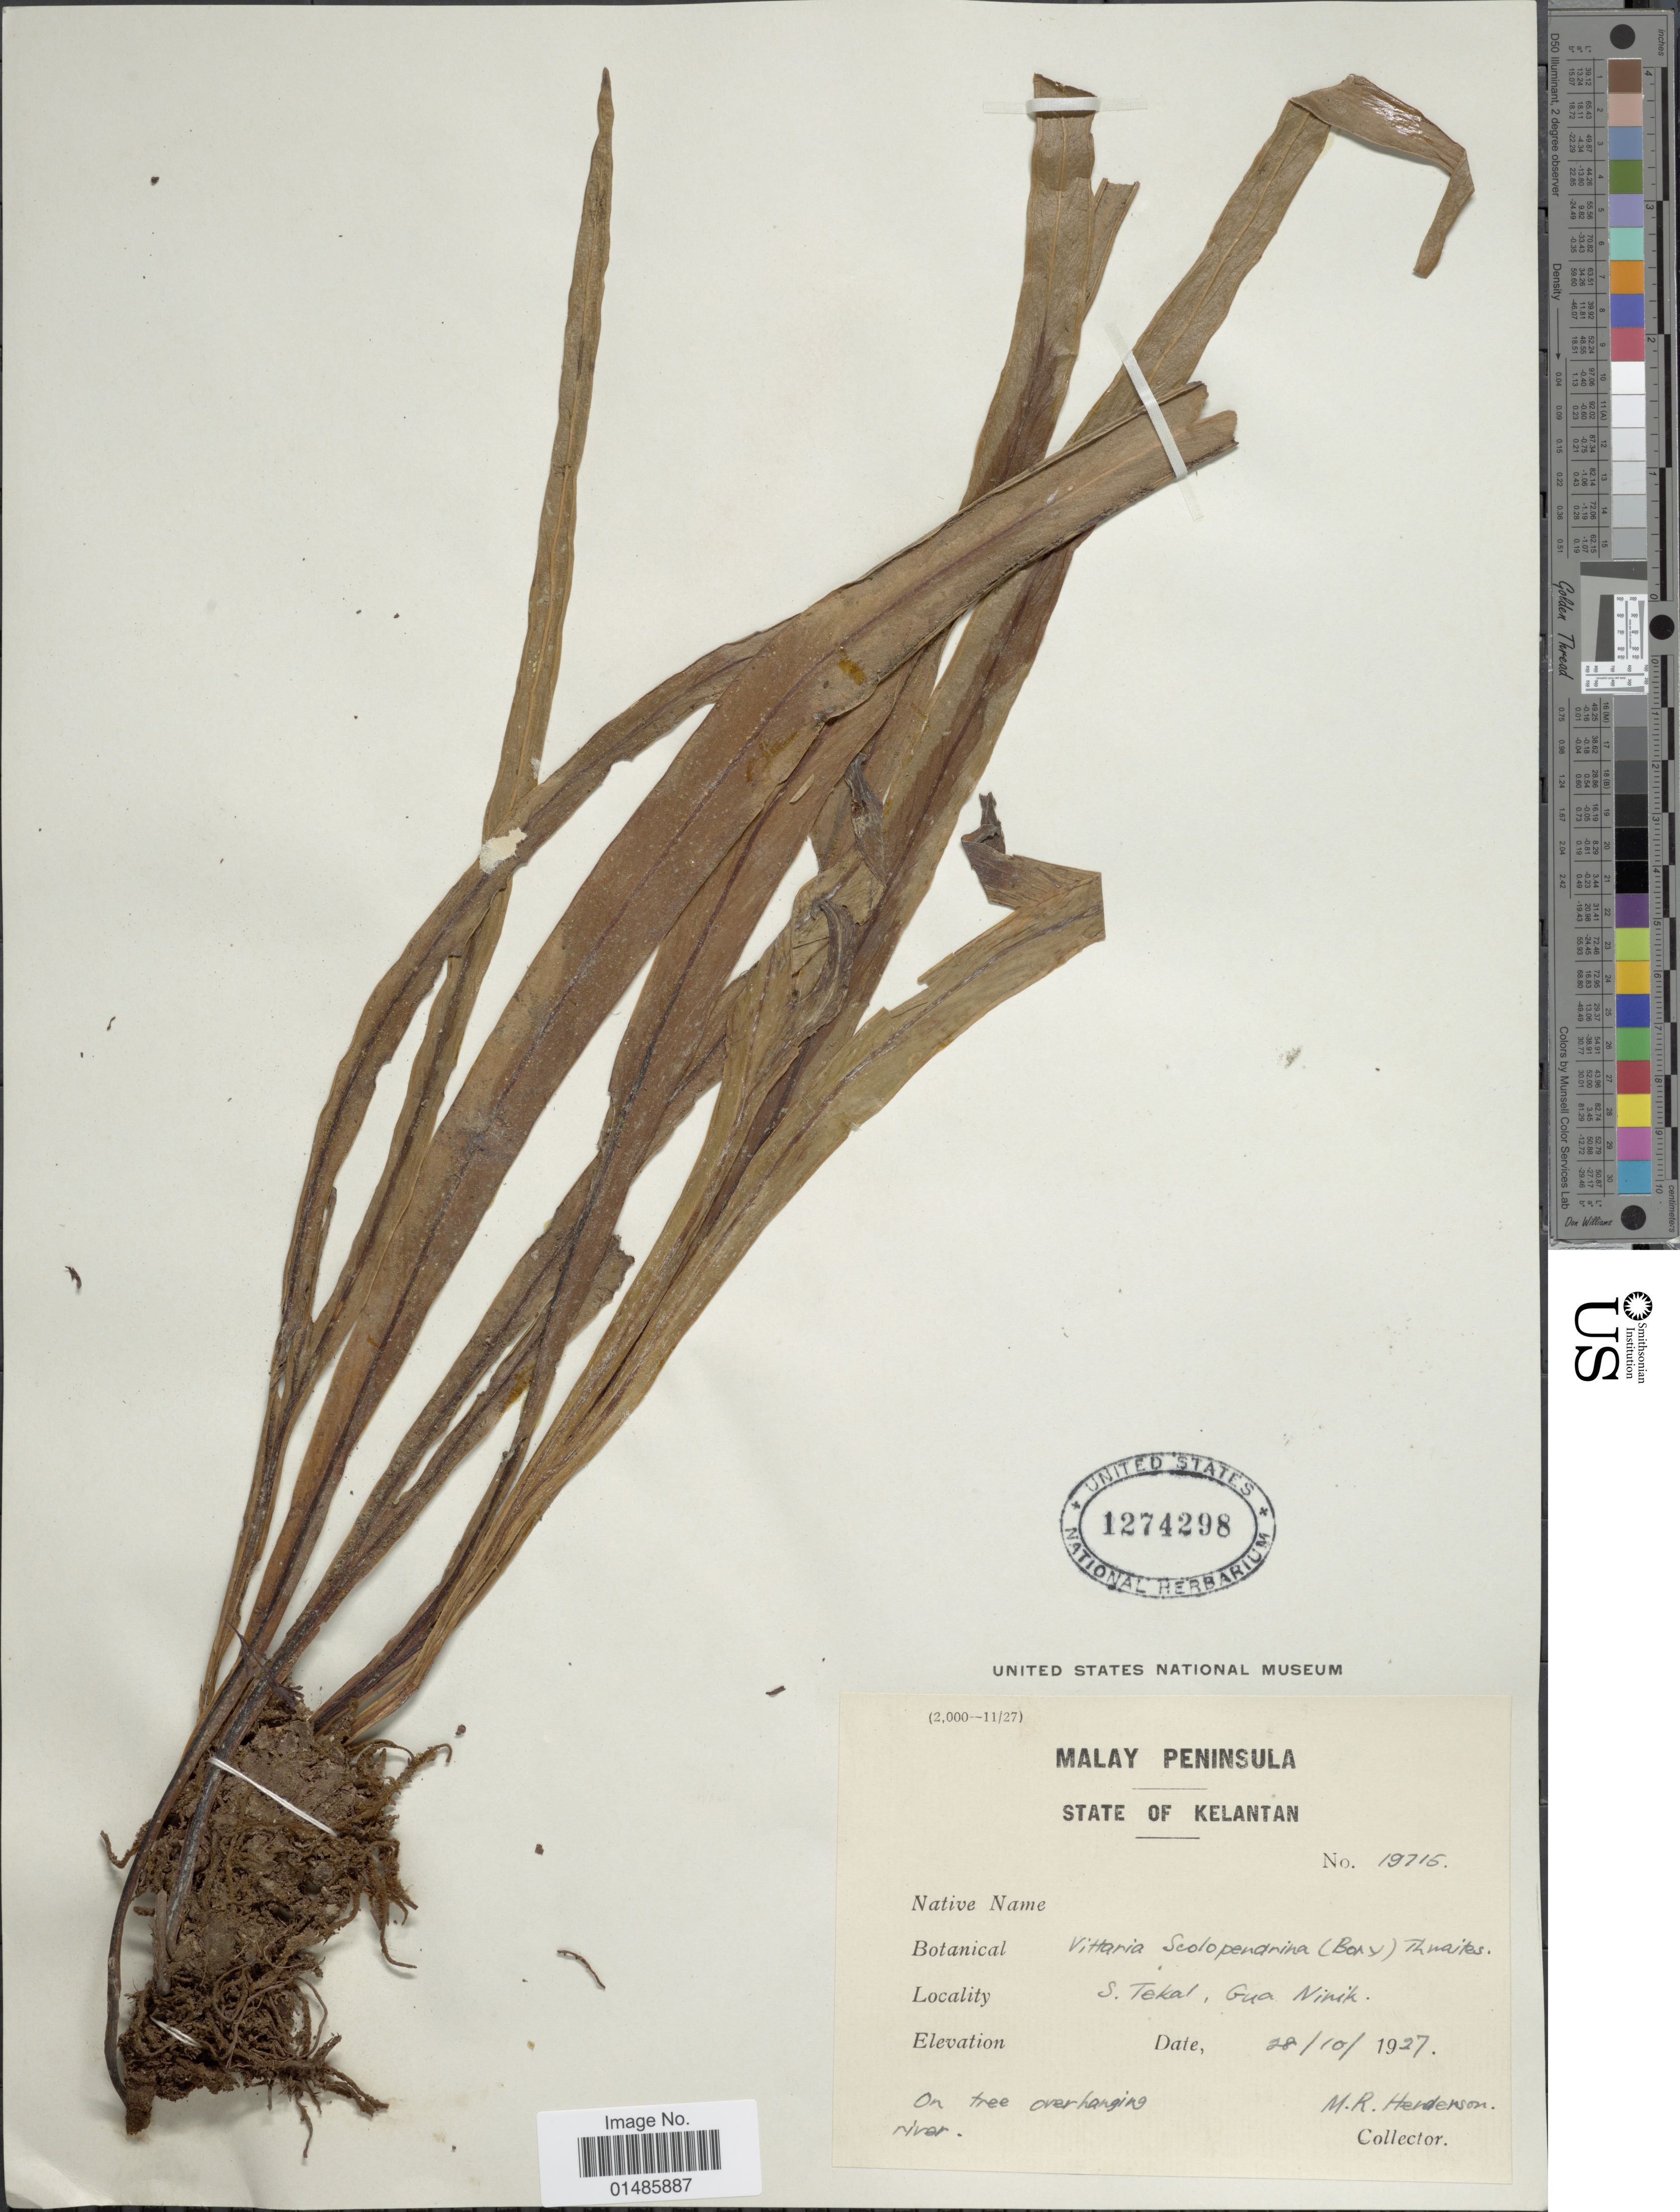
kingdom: Plantae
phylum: Tracheophyta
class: Polypodiopsida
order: Polypodiales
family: Pteridaceae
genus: Haplopteris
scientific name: Haplopteris scolopendrina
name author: (Bory) Presl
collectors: M. Henderson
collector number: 1915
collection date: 1927-10-28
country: Malaysia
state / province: Kelantan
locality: Malay Peninsula. S. Tekal, Gua Ninik. [interpreted]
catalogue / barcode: US 1274298